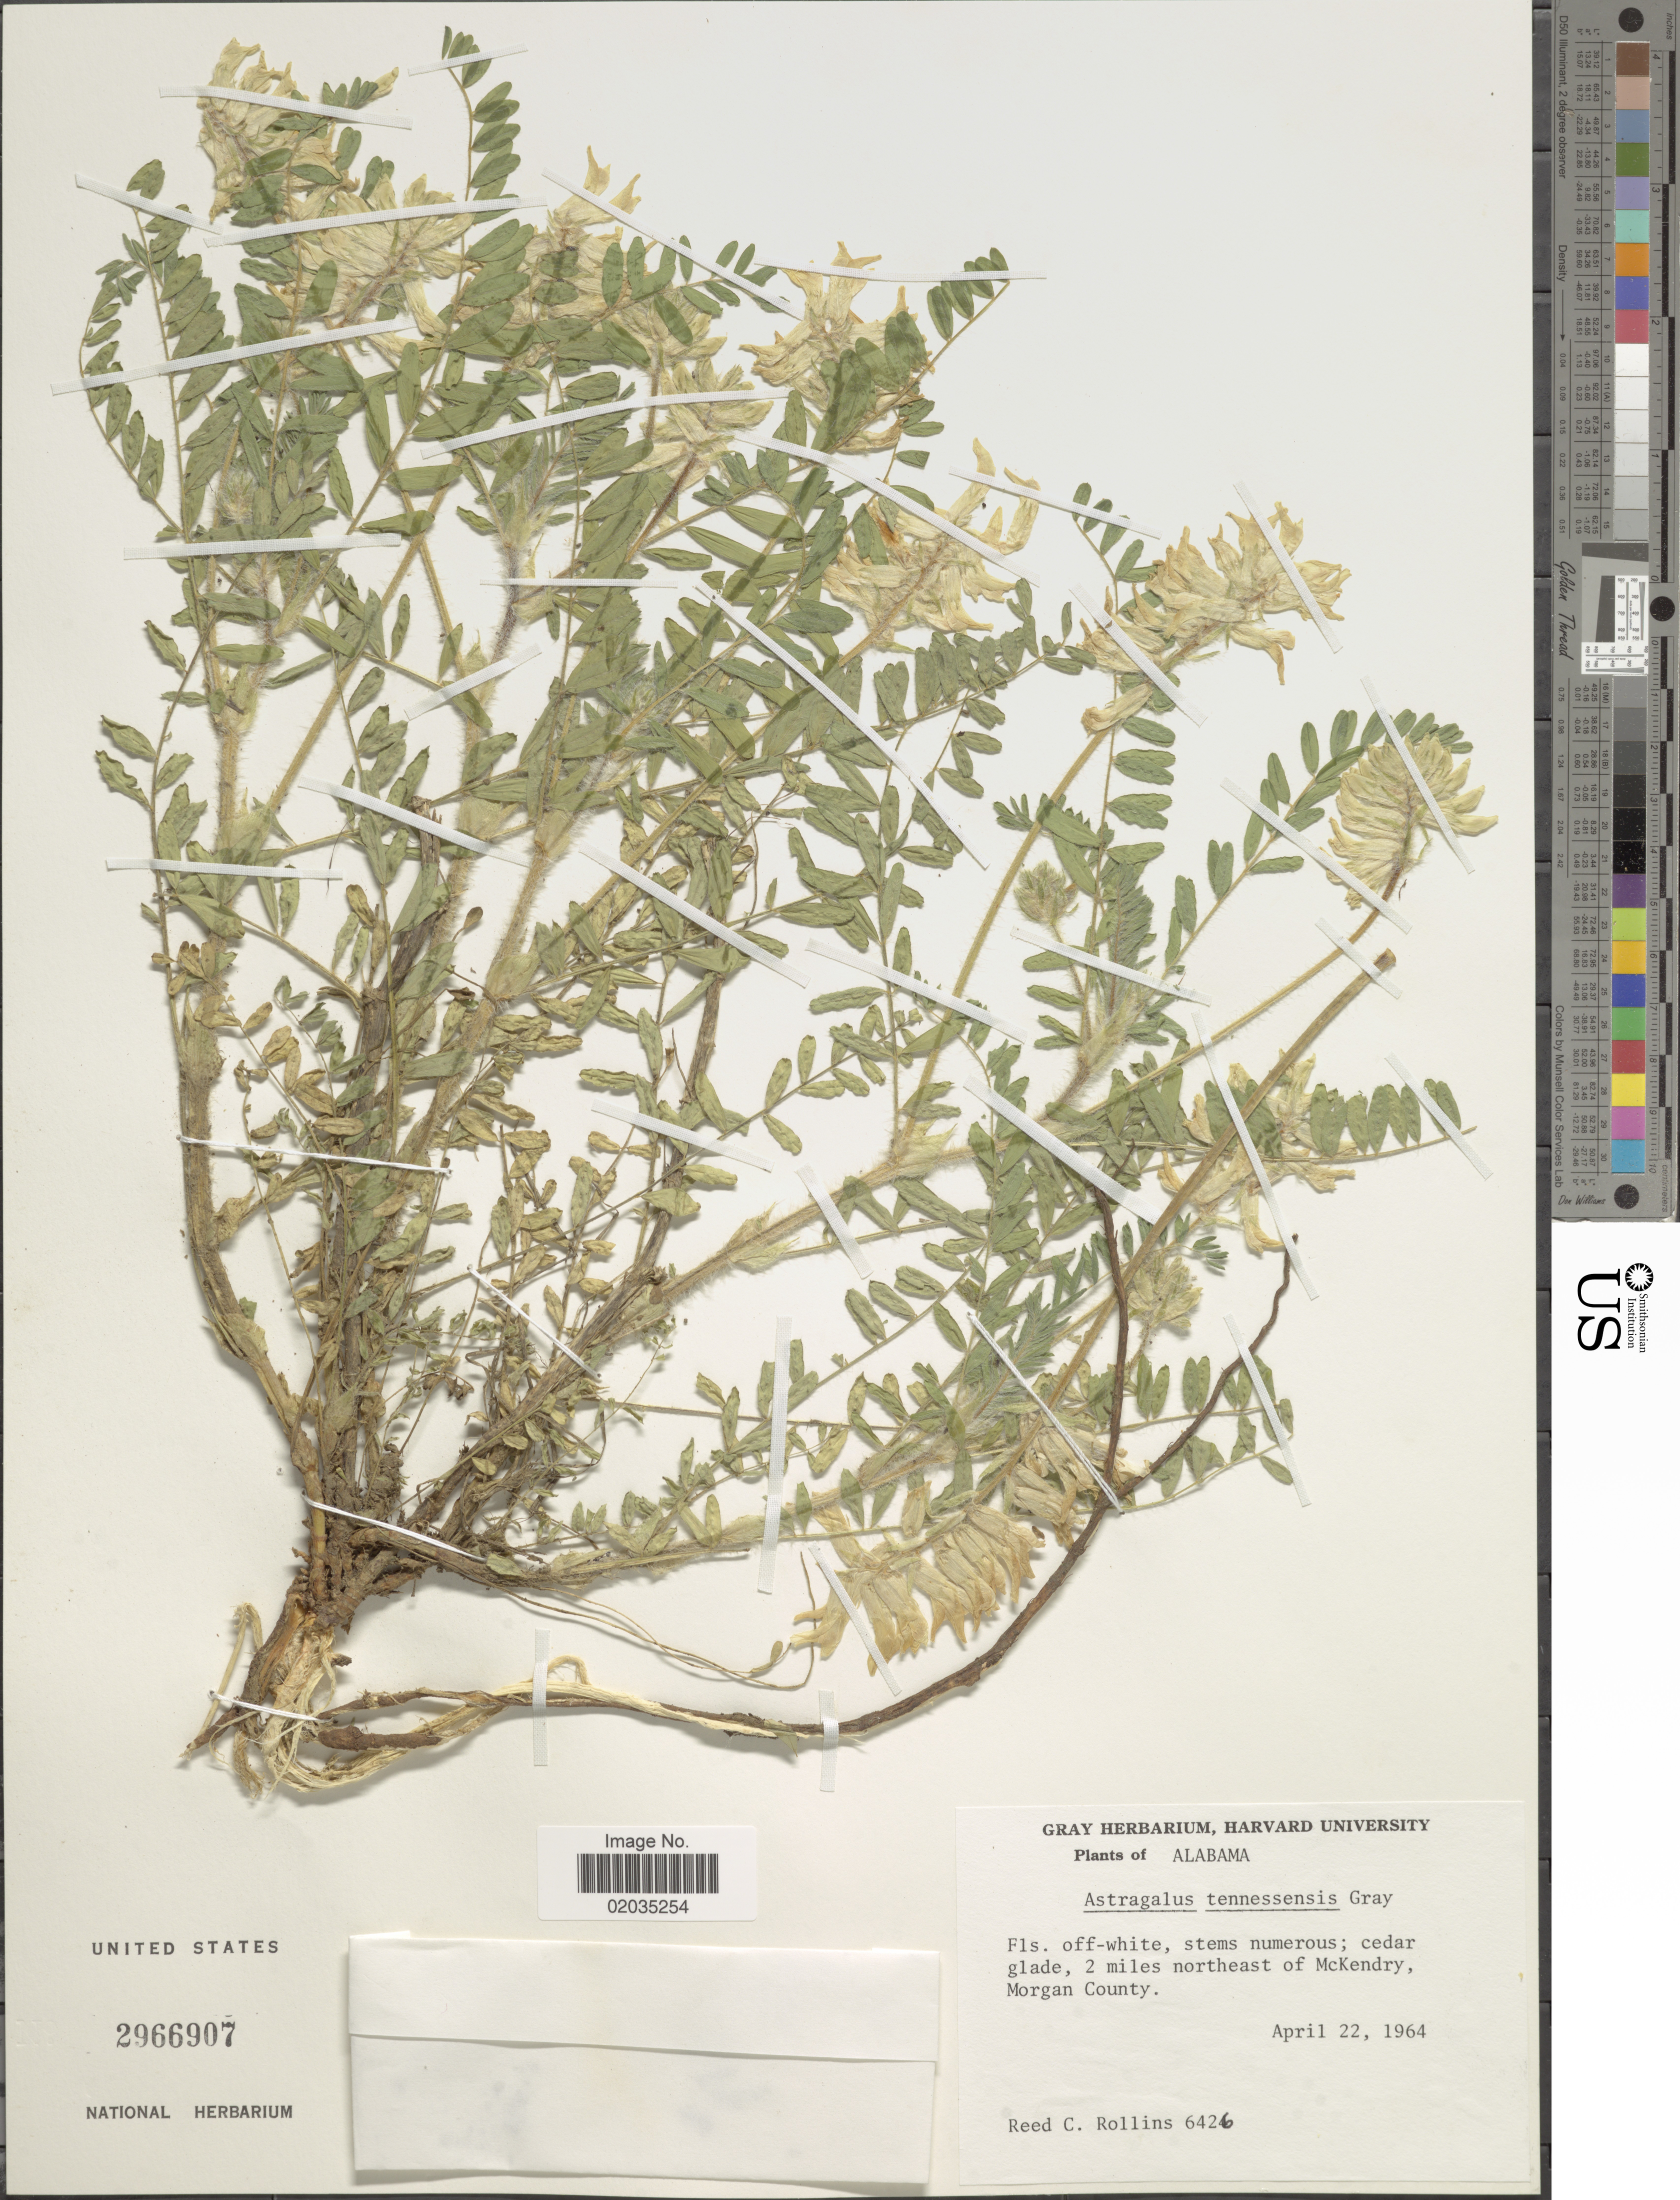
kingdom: Plantae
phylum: Tracheophyta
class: Magnoliopsida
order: Fabales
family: Fabaceae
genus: Astragalus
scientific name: Astragalus tennesseensis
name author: A. Gray ex Chapm.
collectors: R. C. Rollins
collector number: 6426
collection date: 1964-04-22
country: United States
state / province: Alabama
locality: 2 miles northeast of McKendry, Morgan County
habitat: cedar glade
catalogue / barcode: US 2966907